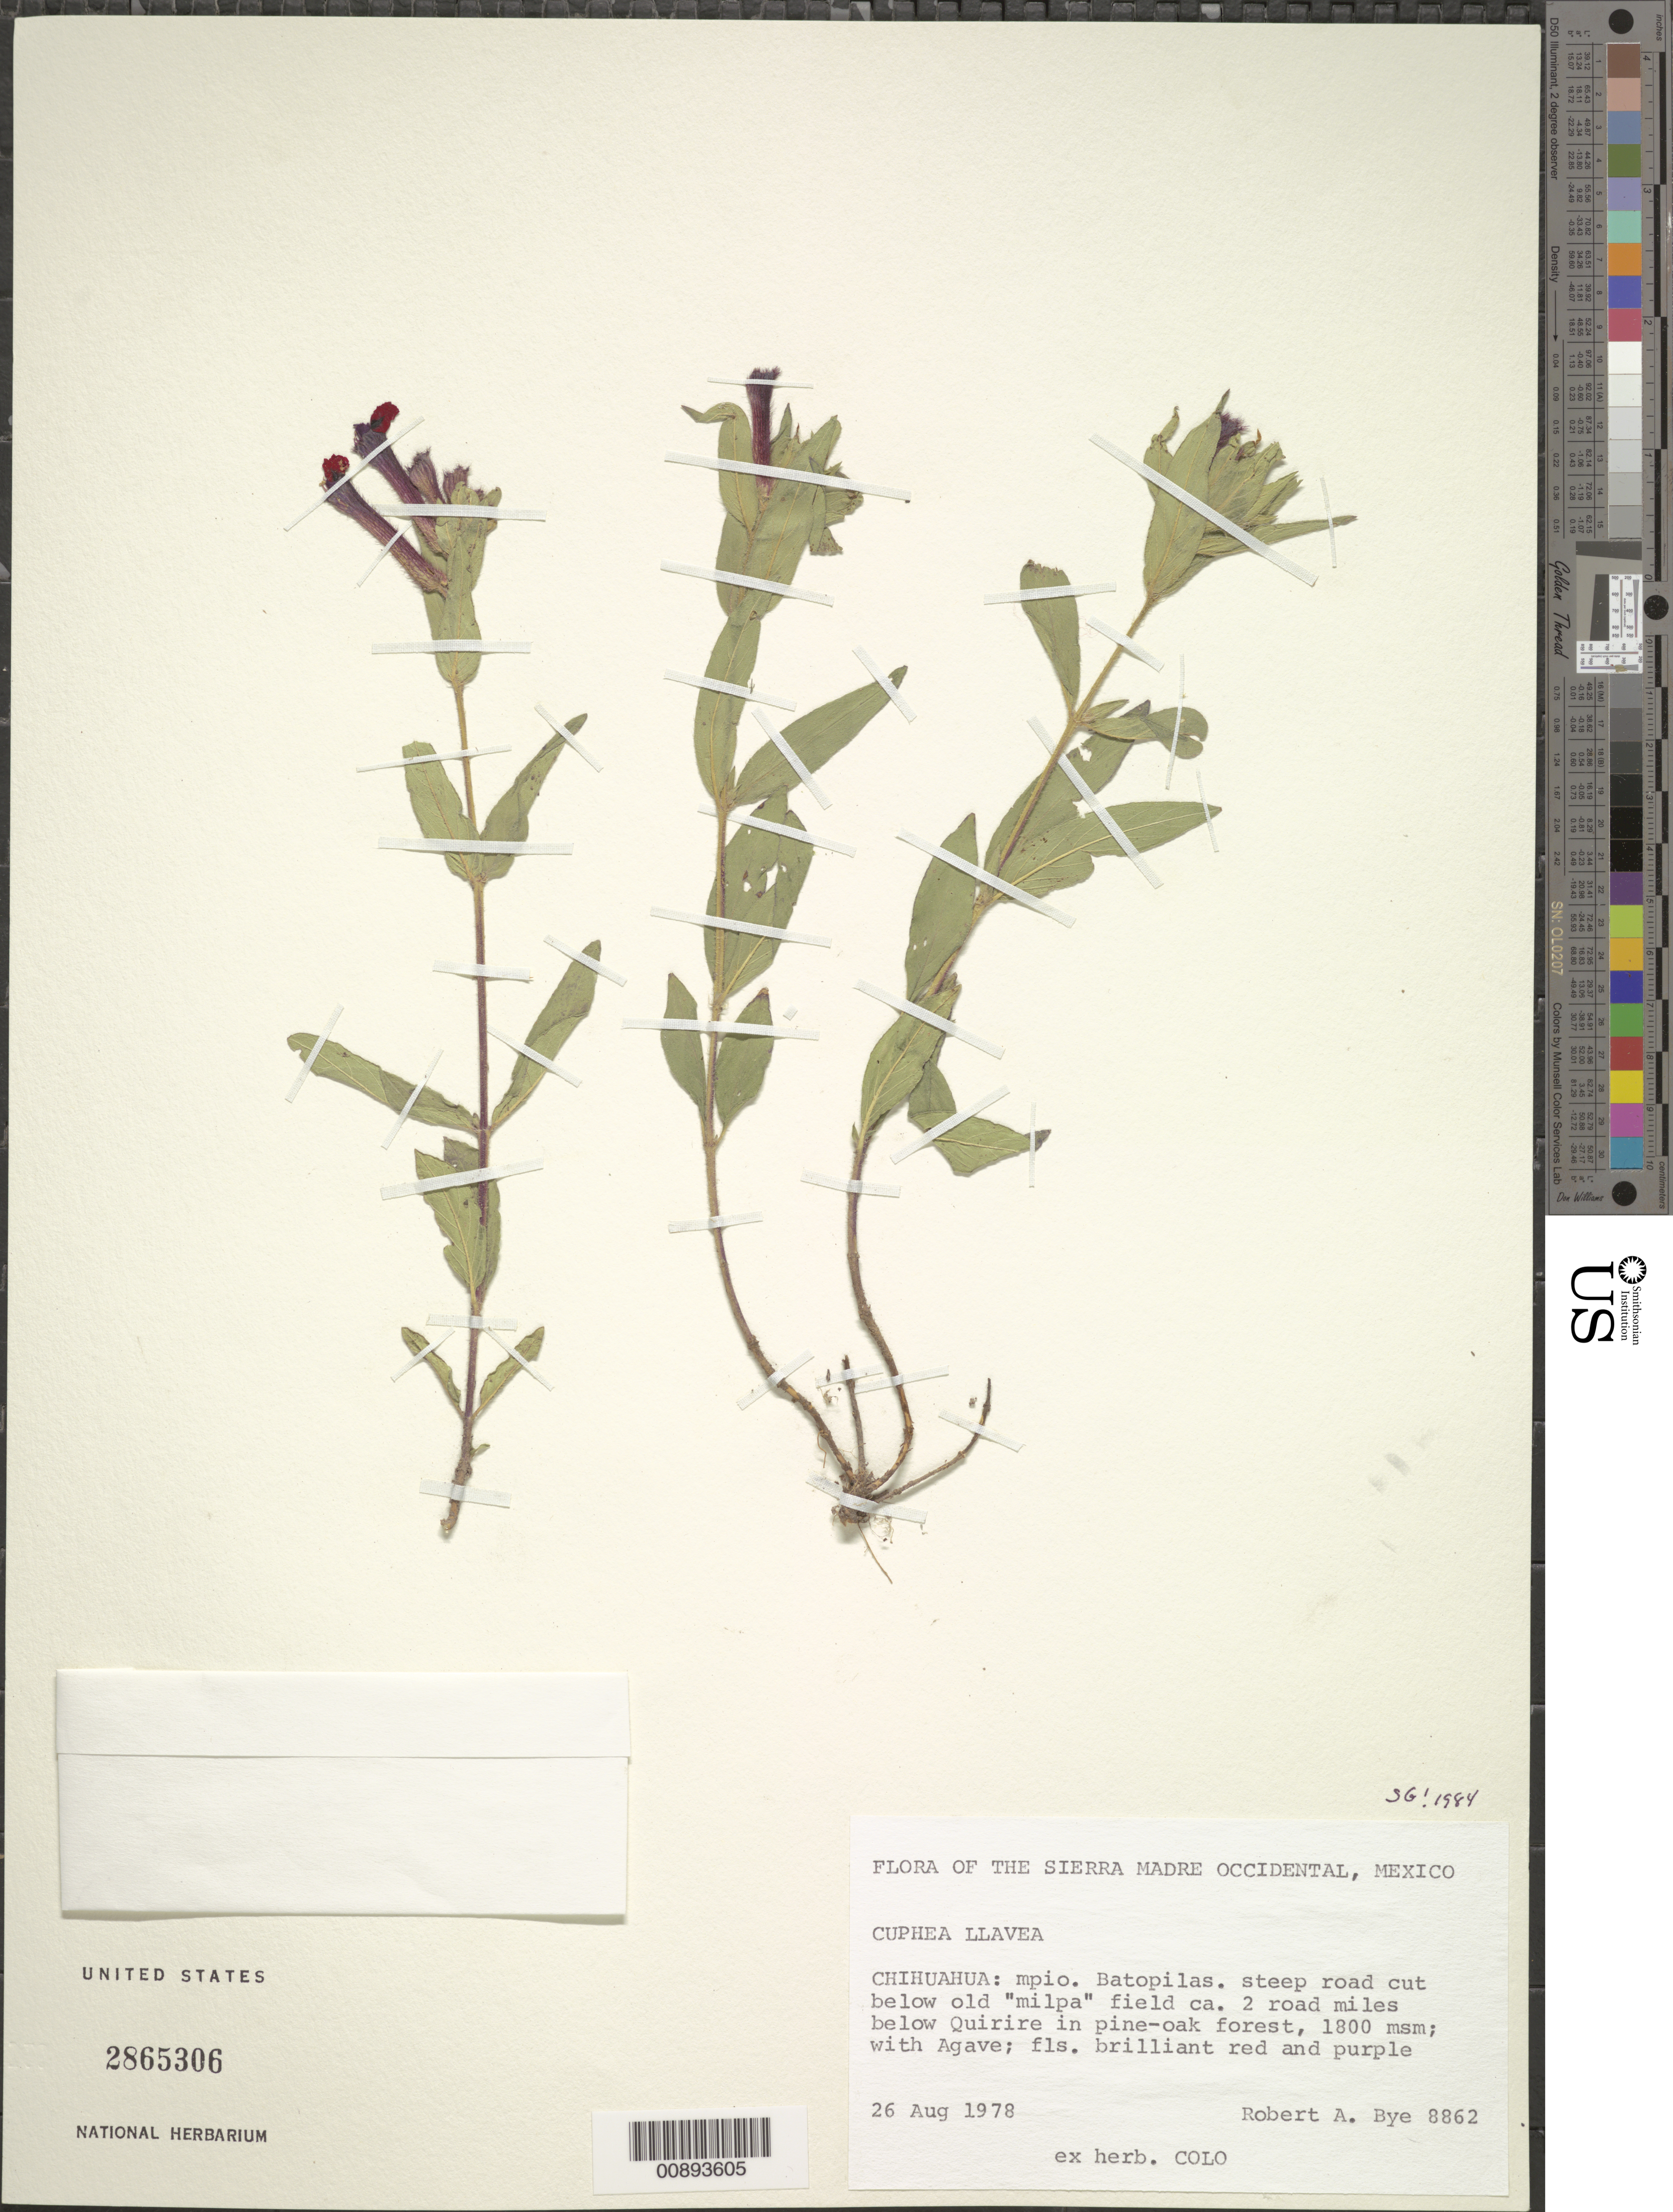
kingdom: Plantae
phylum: Tracheophyta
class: Magnoliopsida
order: Myrtales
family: Lythraceae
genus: Cuphea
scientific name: Cuphea llavea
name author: Lex.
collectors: R. A. Bye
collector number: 8862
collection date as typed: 26 Aug 1978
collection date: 1978-08-26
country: Mexico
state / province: Chihuahua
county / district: Batopilas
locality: Steep road cut below old "milpa" field ca. 2 road miles below Quirire, Chihuahua.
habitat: In pine-oak forest; with Agave.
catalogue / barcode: US 2865306